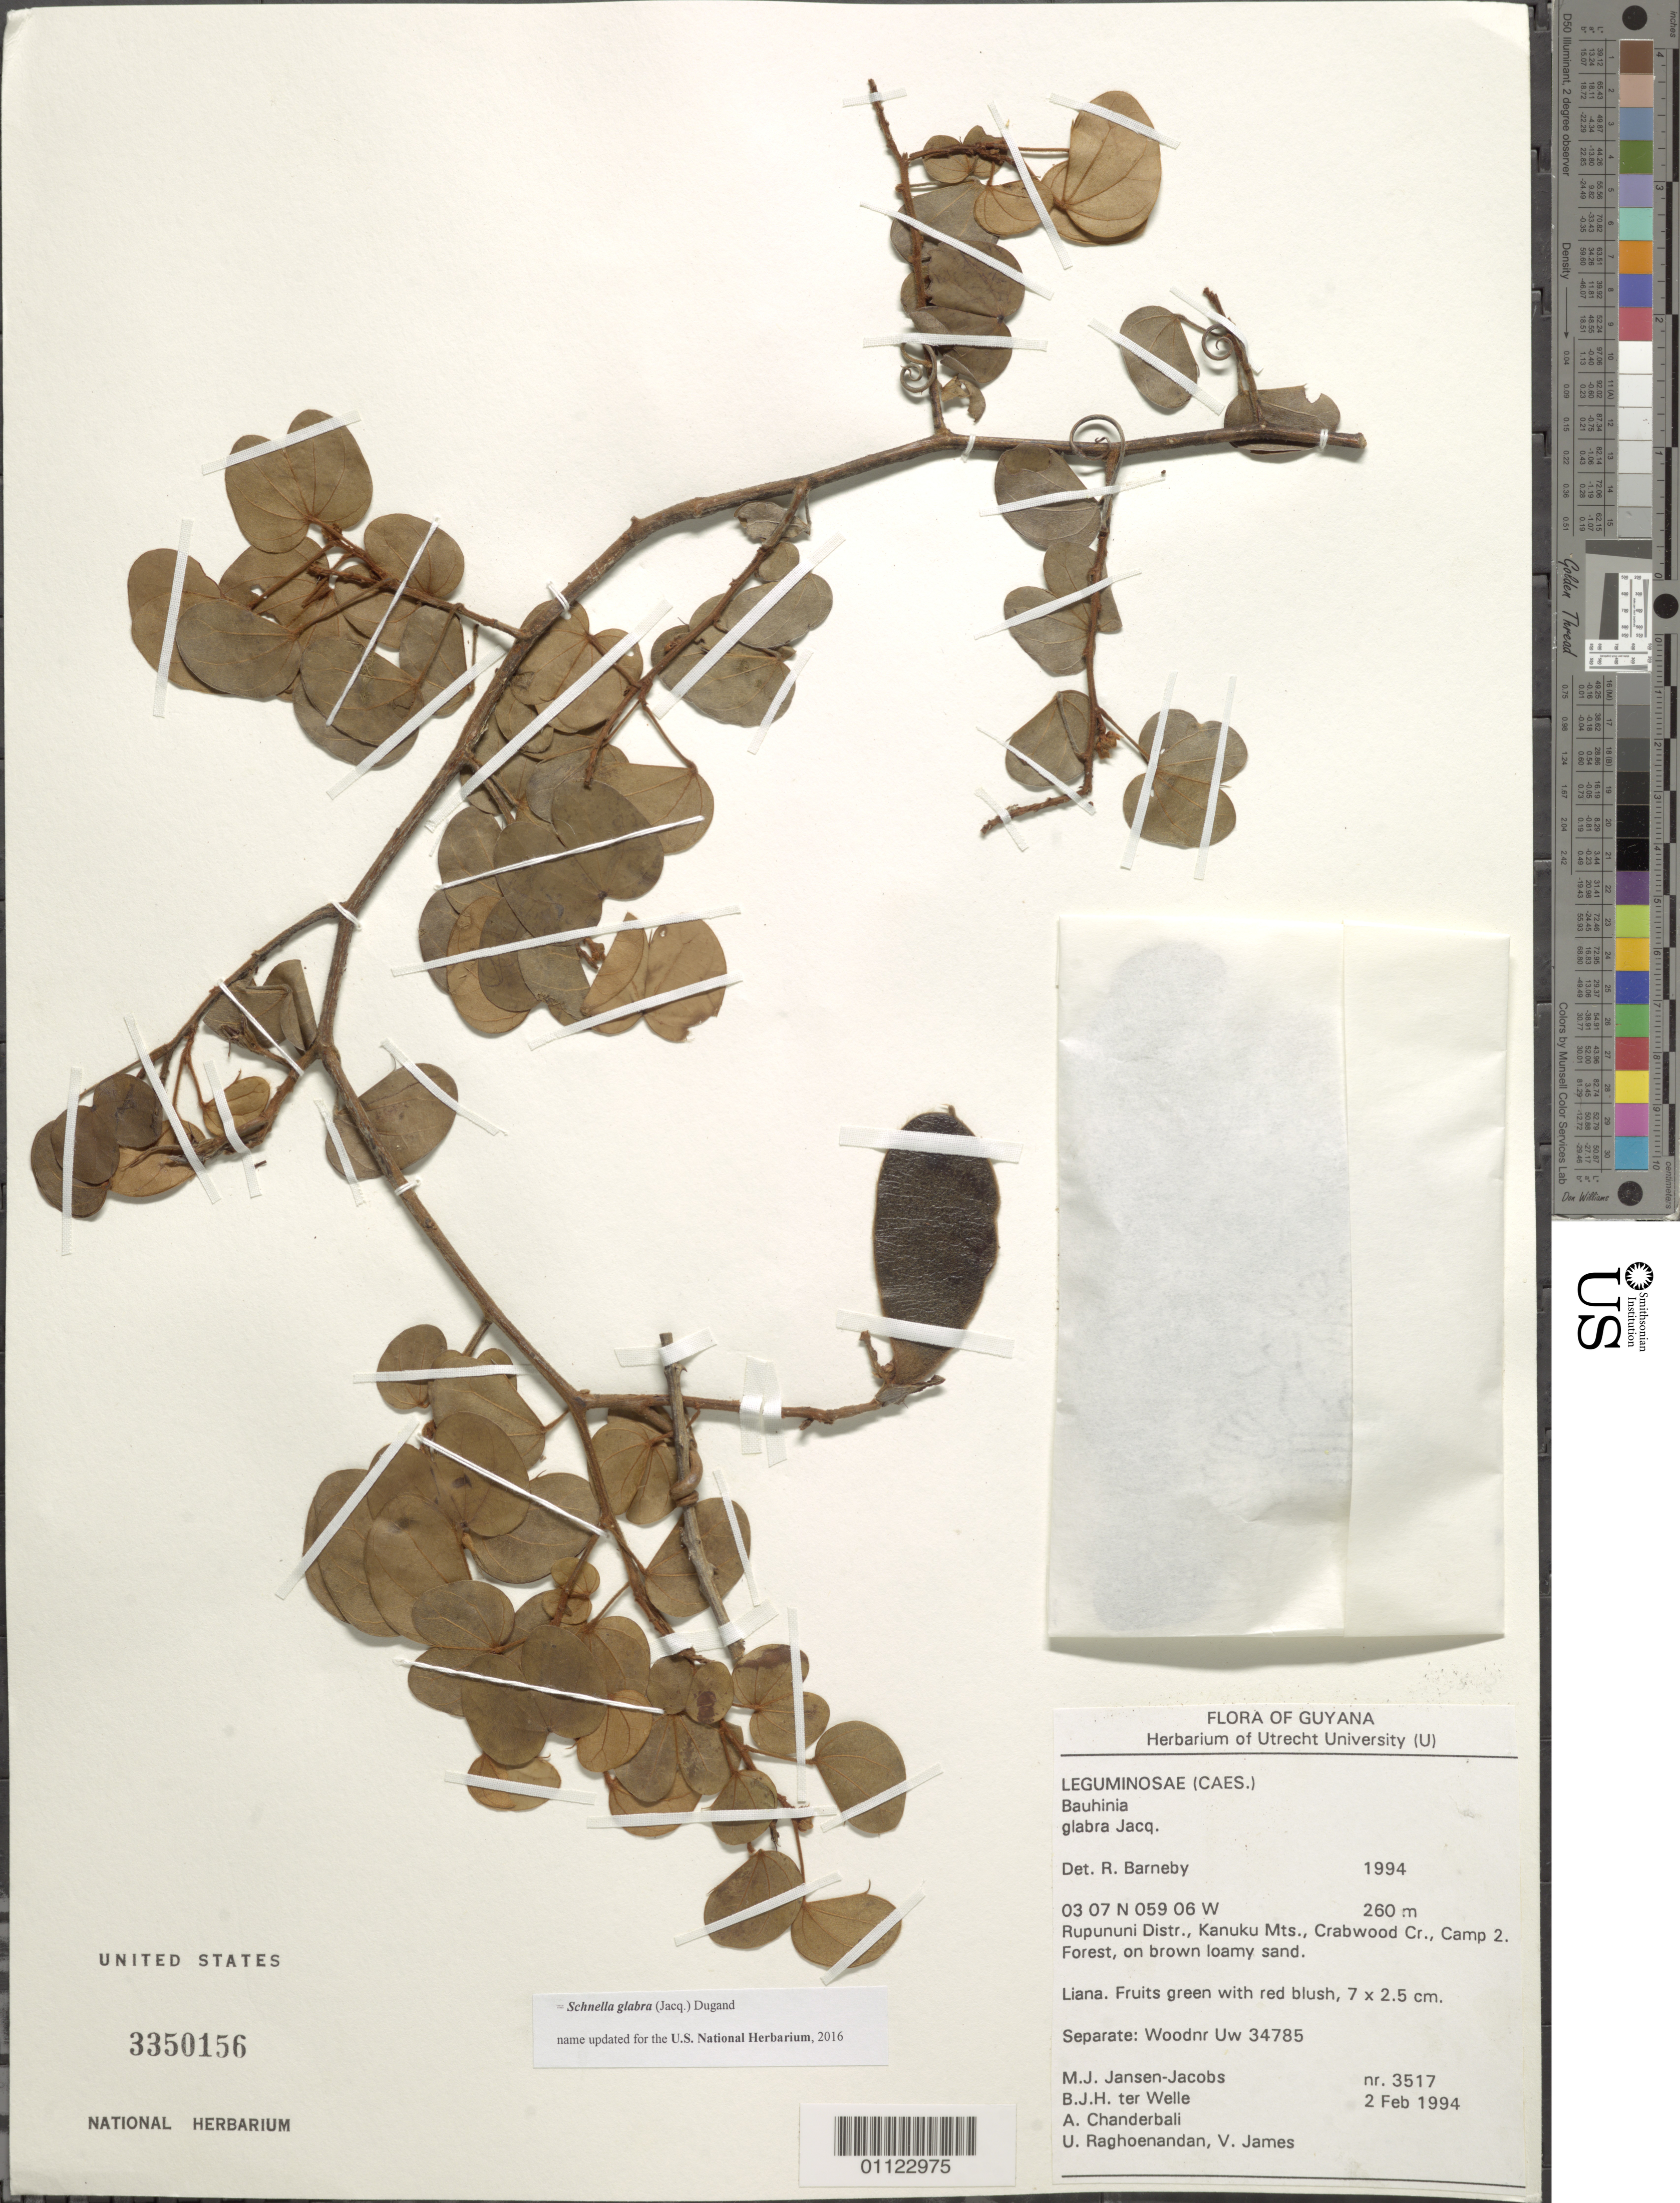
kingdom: Plantae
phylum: Tracheophyta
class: Magnoliopsida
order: Fabales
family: Fabaceae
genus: Schnella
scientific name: Schnella glabra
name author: (Jacq.) Dugand G.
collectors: M. J. Jansen-Jacobs, B. Welle, A. S. Chanderbali, U. Raghoenandan & V. James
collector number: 3517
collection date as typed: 2-Feb-94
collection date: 1994-02-02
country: Guyana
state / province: U. Takutu-U. Essequibo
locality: Crabwood Cr., Camp 2, Kanuku Mts., Rupununi District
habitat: Forest, on brown loamy sand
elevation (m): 260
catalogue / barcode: US 3350156